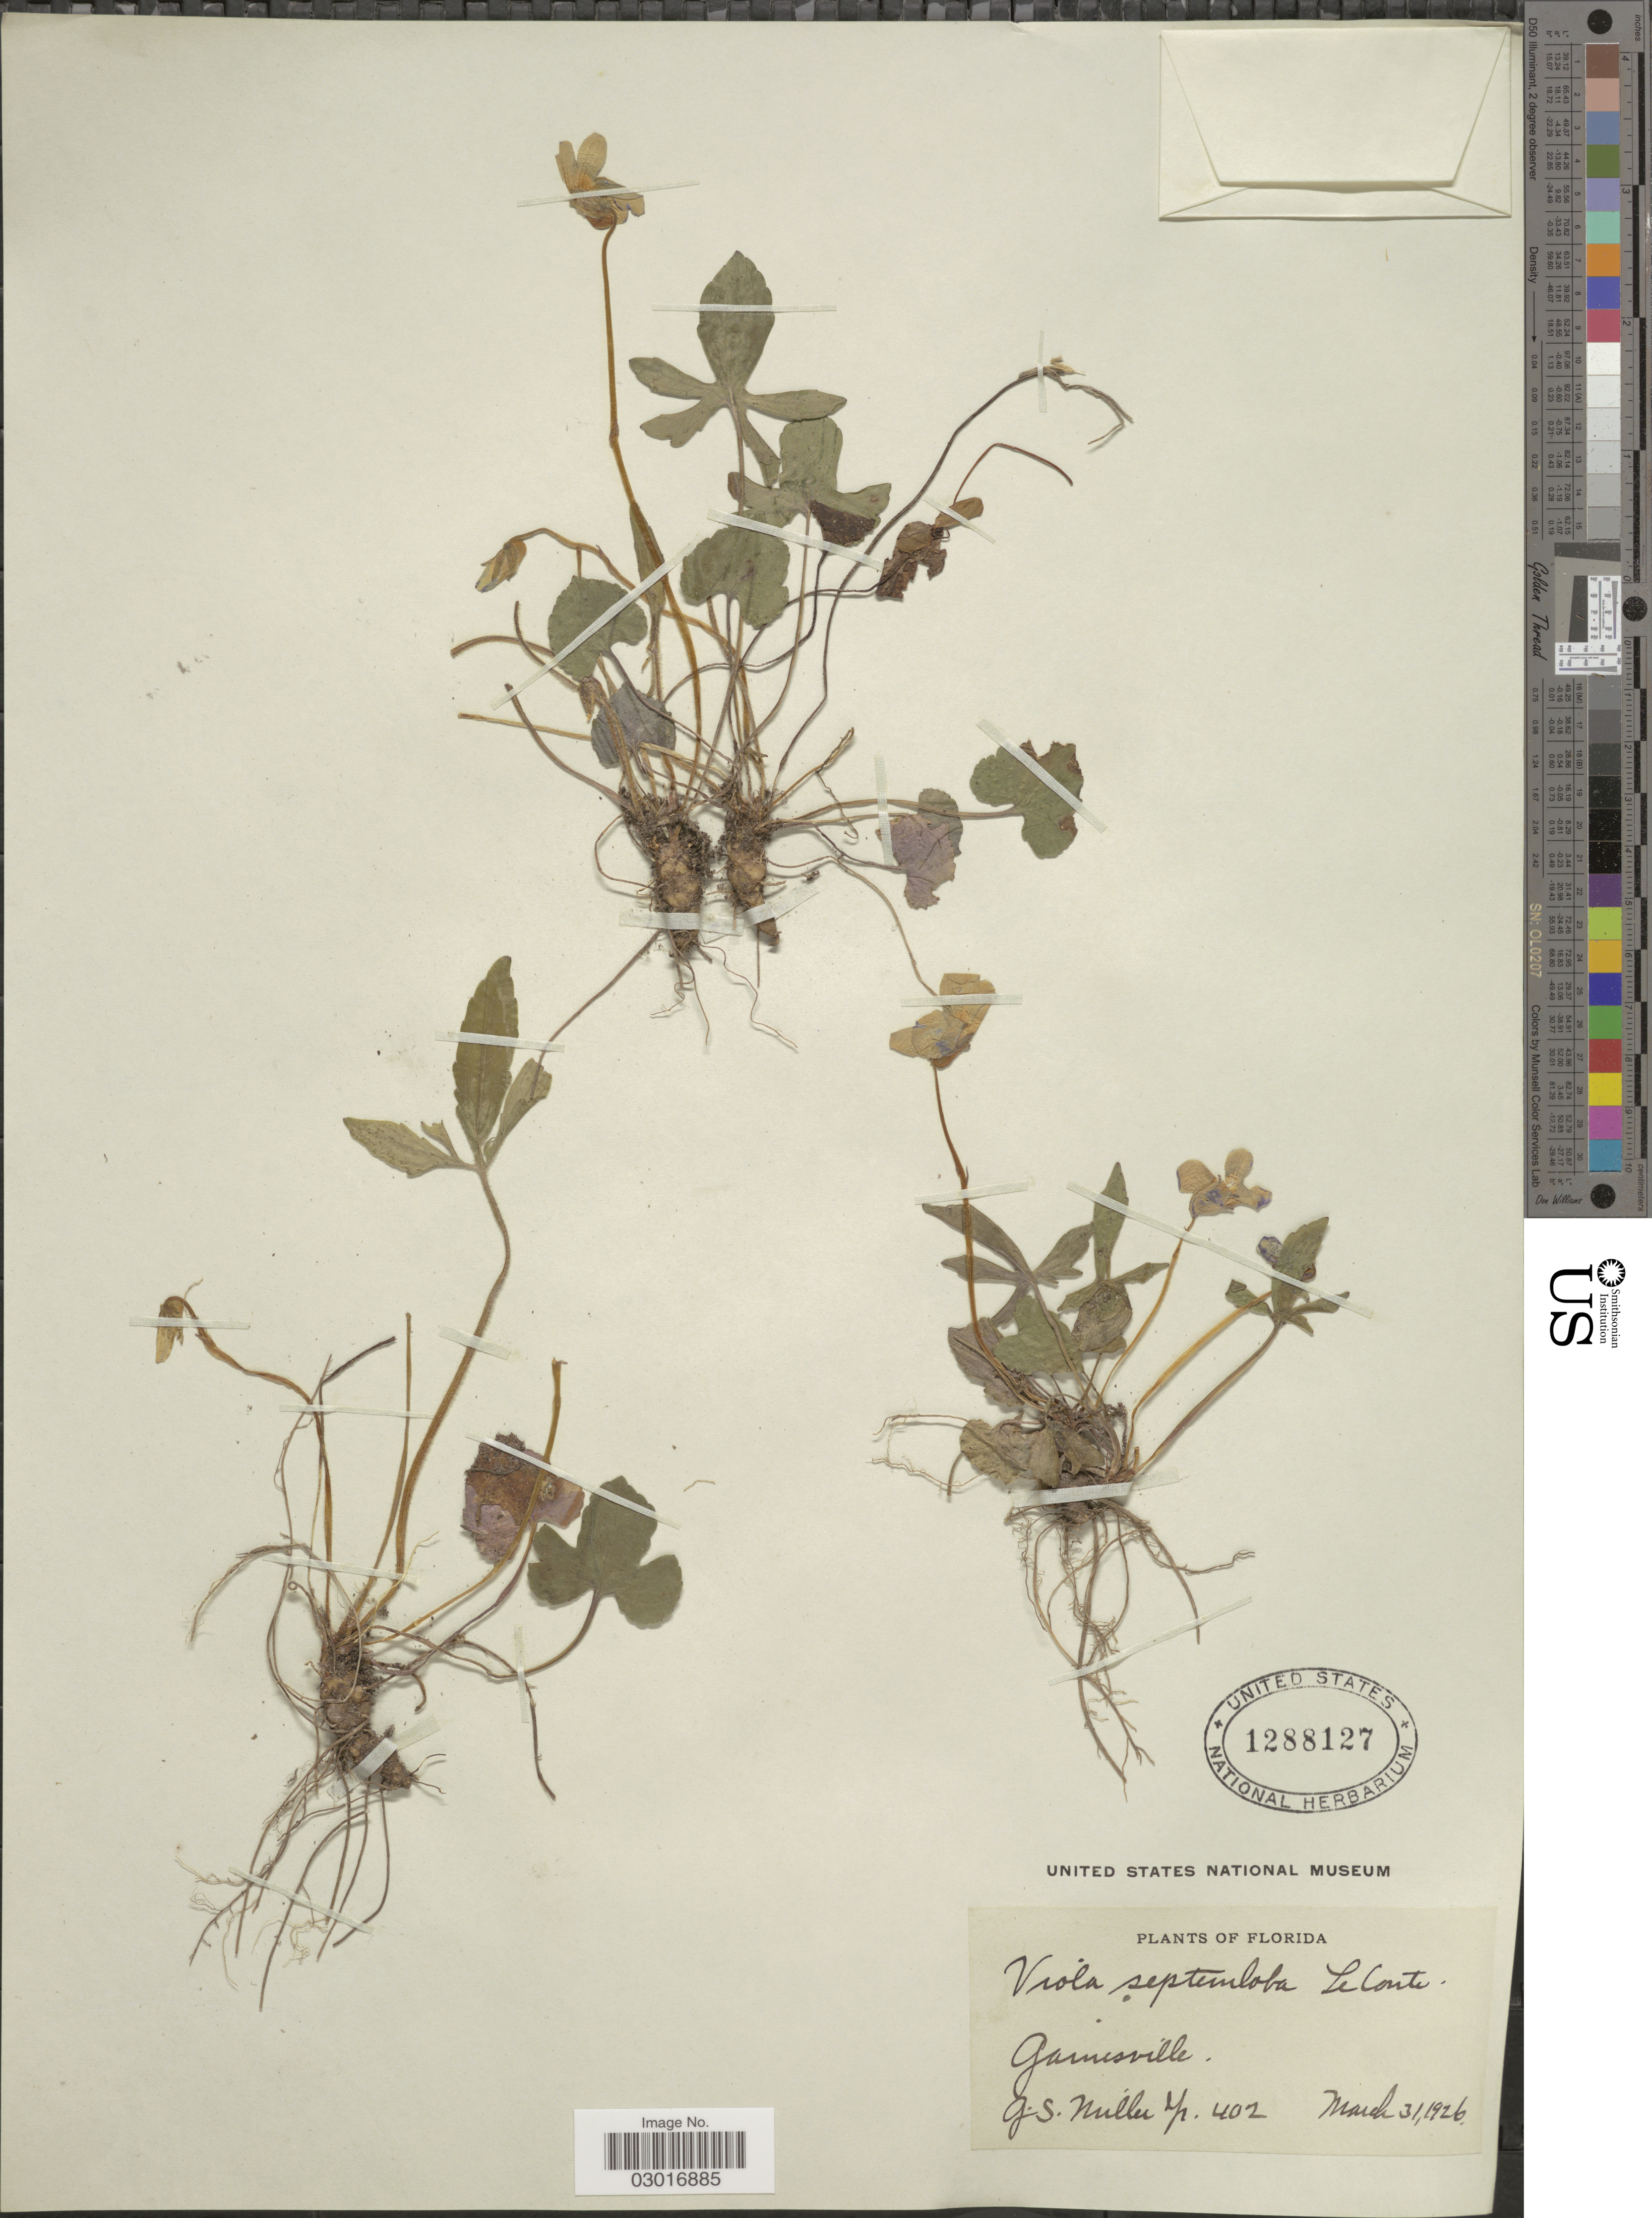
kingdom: Plantae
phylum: Tracheophyta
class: Magnoliopsida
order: Malpighiales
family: Violaceae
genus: Viola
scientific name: Viola septemloba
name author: LeConte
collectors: G. S. Miller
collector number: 402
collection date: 1926-03-31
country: United States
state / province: Florida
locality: Gainesville.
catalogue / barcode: US 1288127